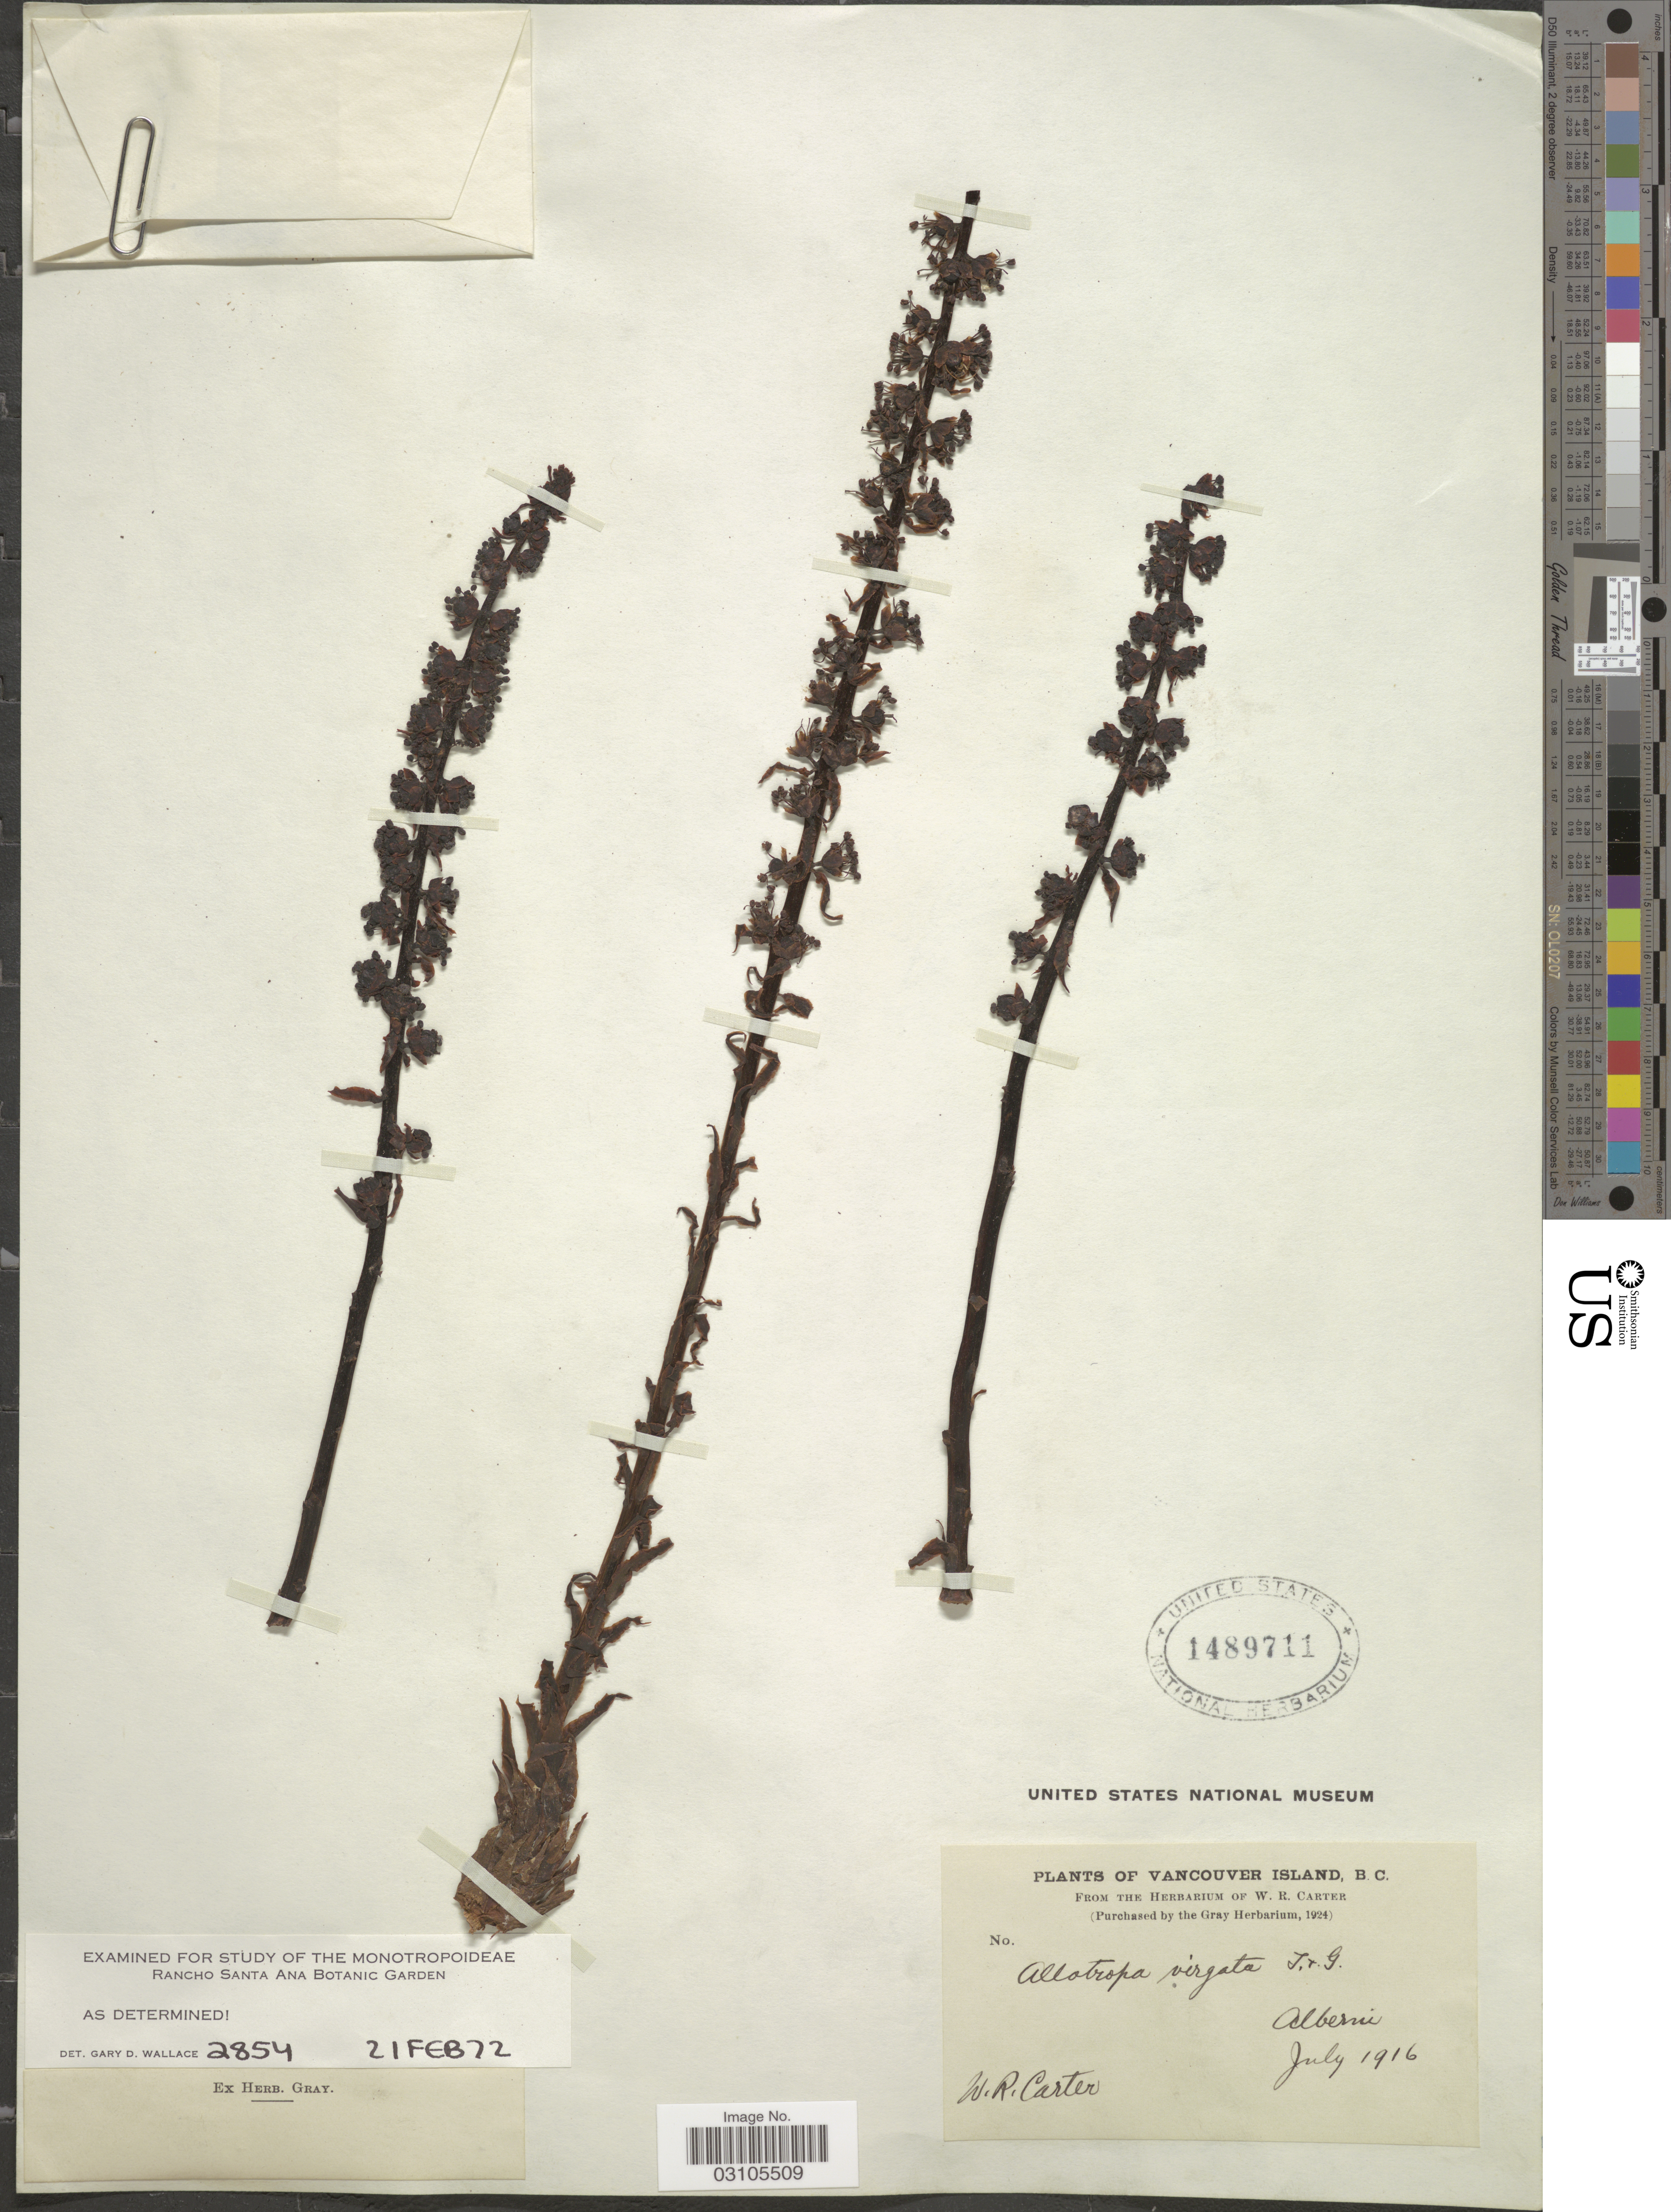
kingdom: Plantae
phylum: Tracheophyta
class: Magnoliopsida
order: Ericales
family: Ericaceae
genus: Allotropa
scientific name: Allotropa virgata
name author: Torr. & A. Gray ex A. Gray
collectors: W. R. Carter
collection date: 1916-07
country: Canada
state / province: British Columbia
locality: Vancouver Island, B.C. Alberni.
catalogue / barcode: US 1489711